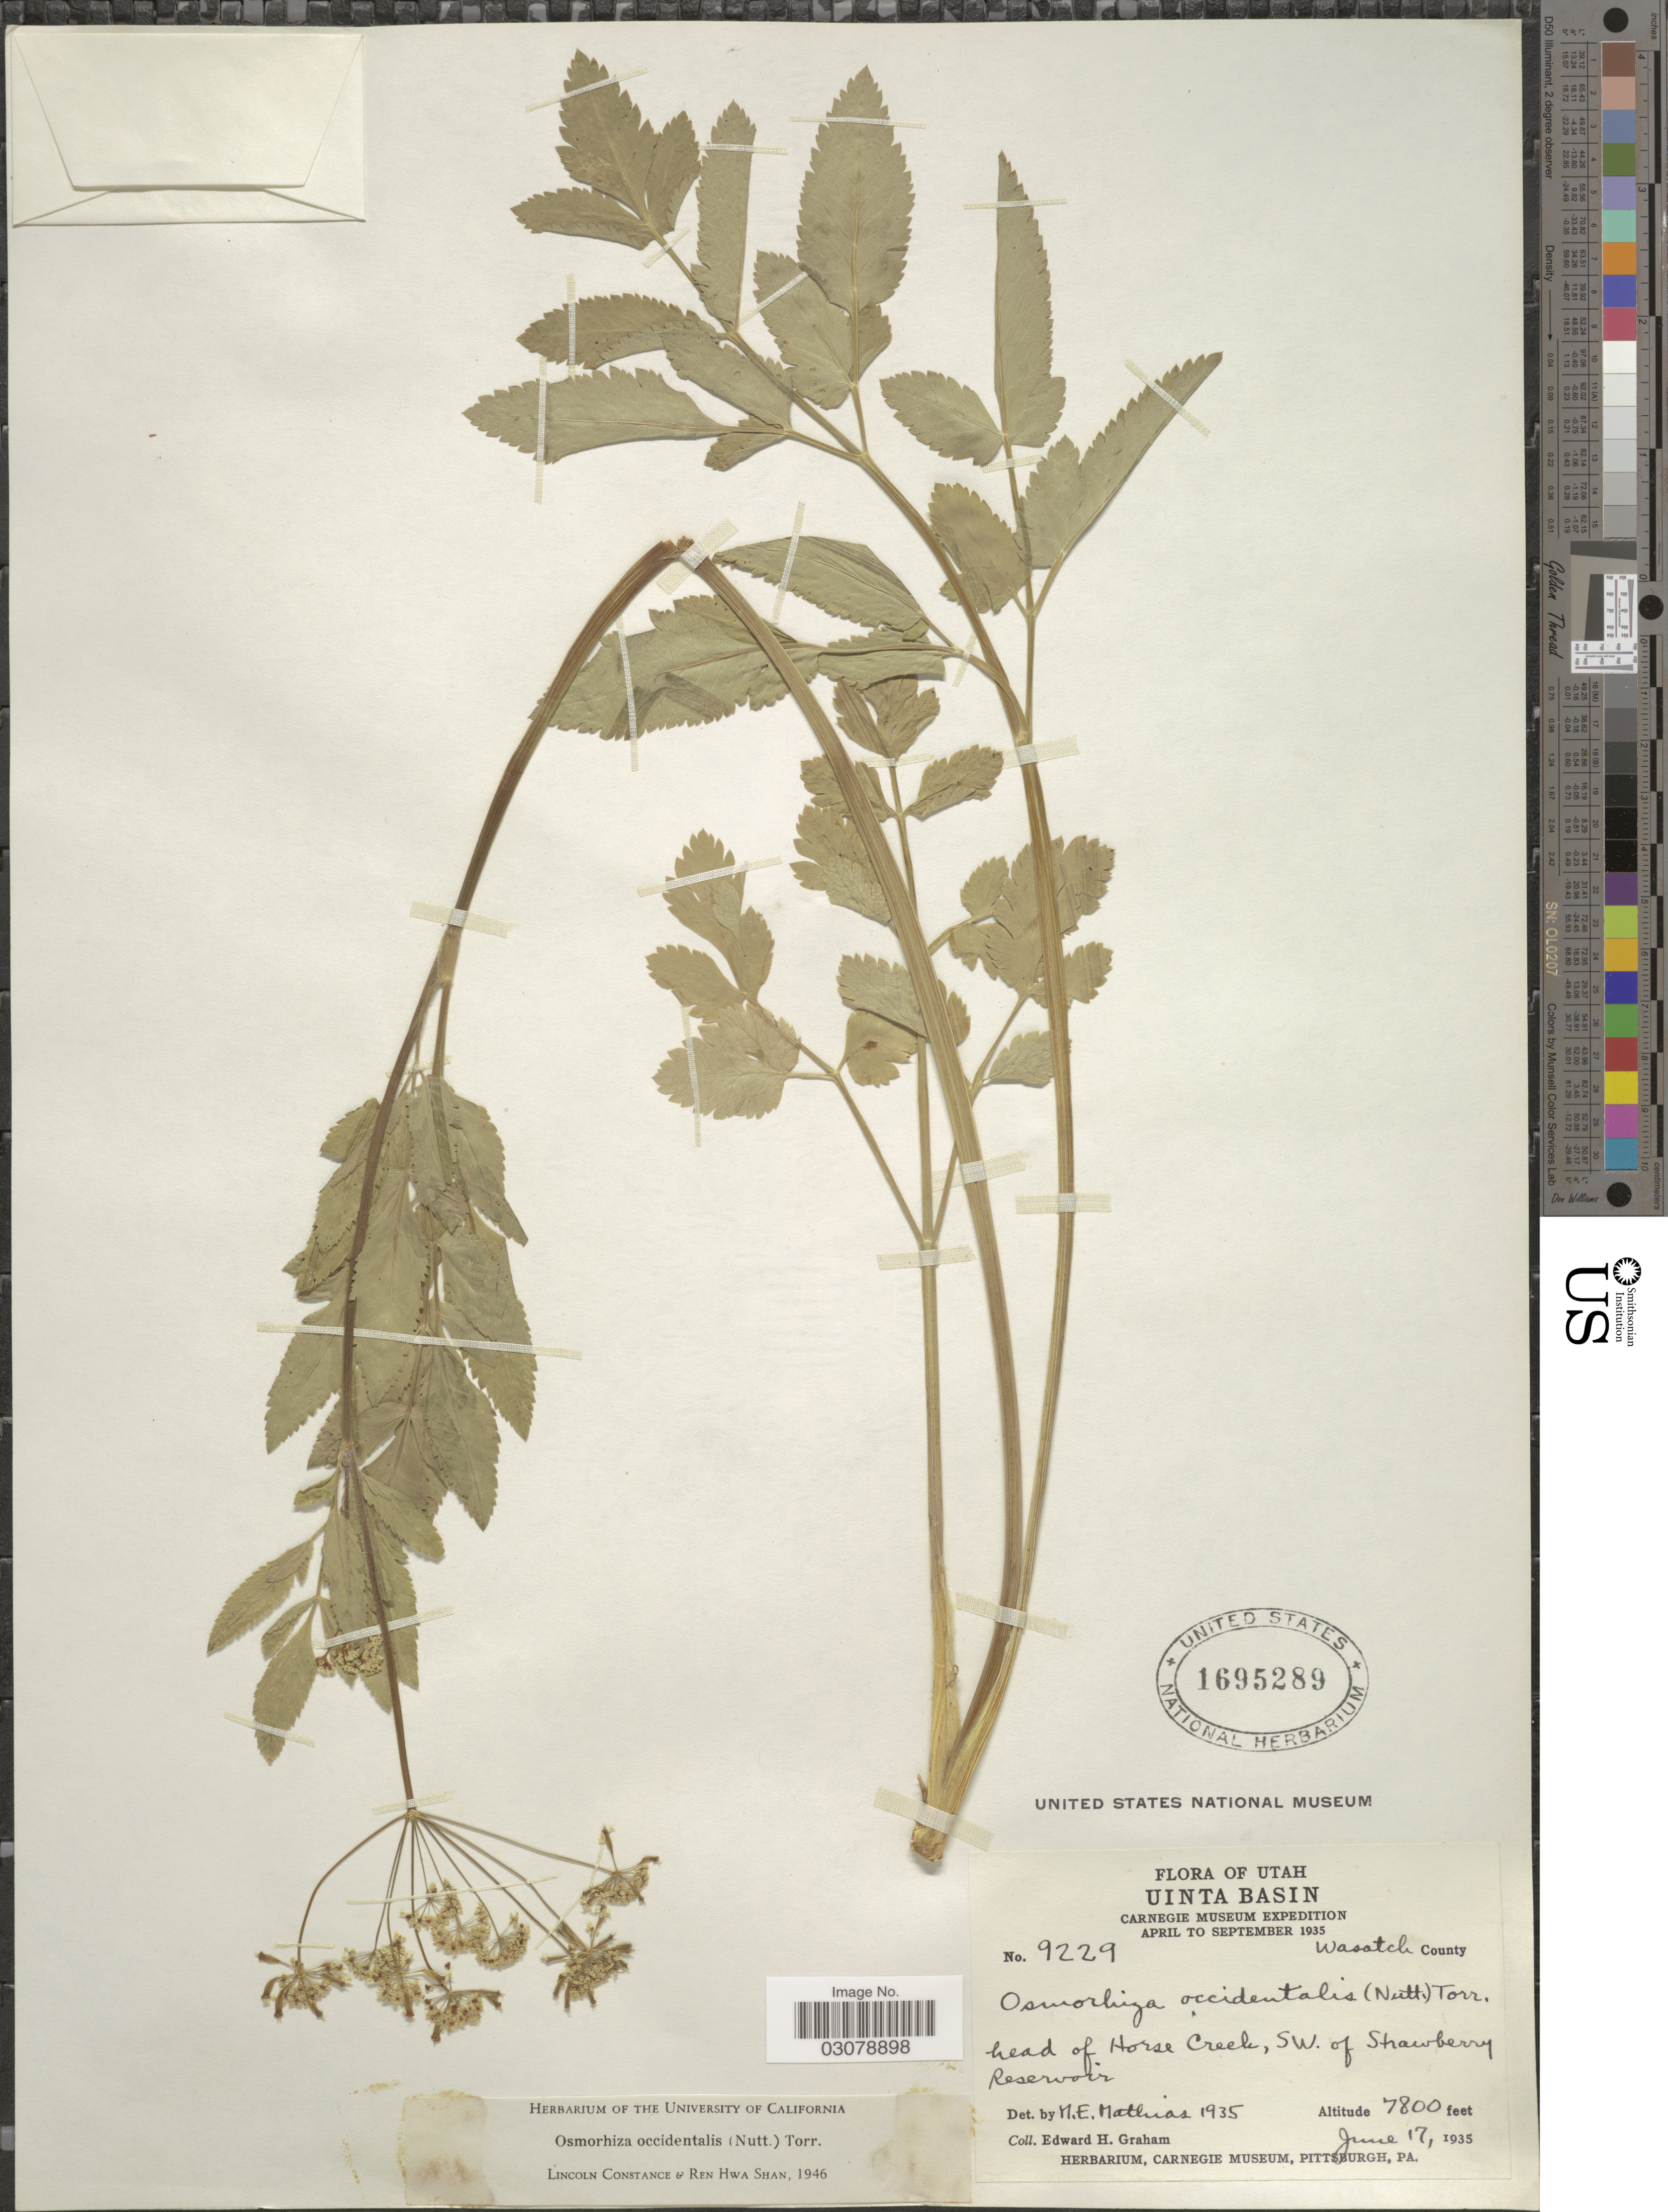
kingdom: Plantae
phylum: Tracheophyta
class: Magnoliopsida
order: Apiales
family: Apiaceae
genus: Osmorhiza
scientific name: Osmorhiza occidentalis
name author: (Nutt.) Torr.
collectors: E. H. Graham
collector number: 9229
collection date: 1935-06-17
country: United States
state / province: Utah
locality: Uinta Basin, Wasatch County, Head of Horse Creek, SW. of Strawberry Reservoir.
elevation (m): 2377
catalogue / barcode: US 1695289